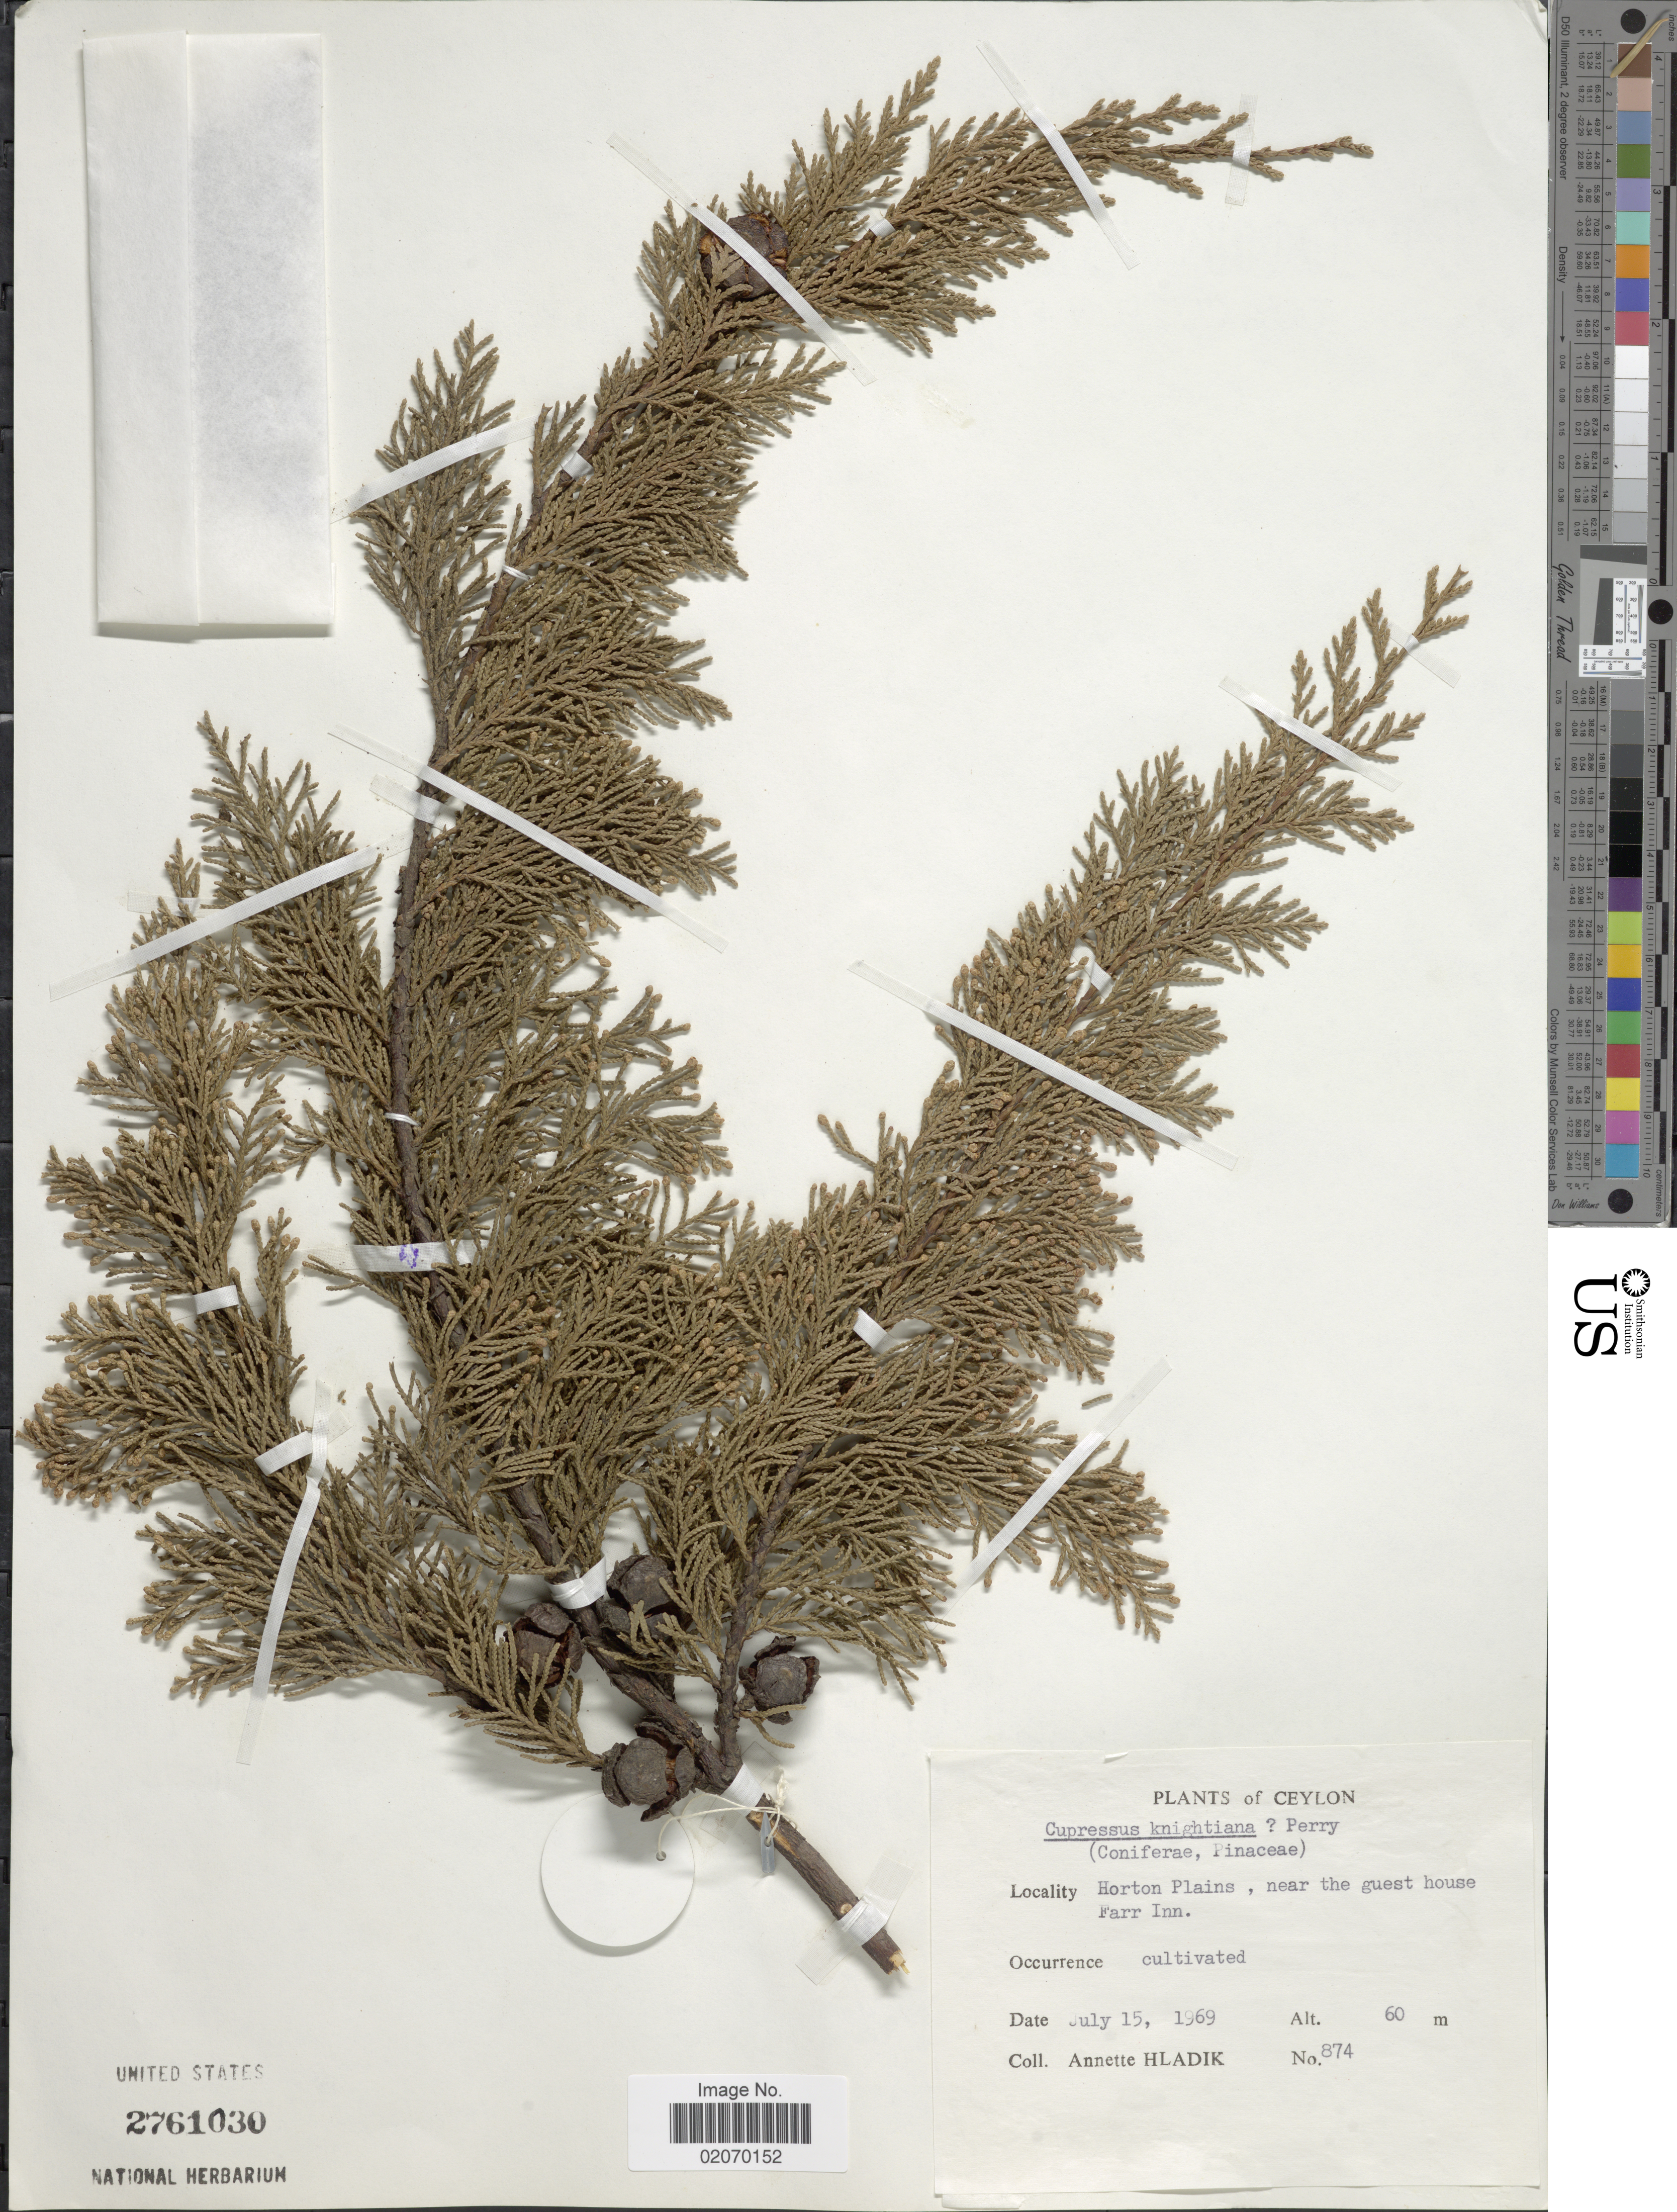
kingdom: Plantae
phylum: Tracheophyta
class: Pinopsida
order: Pinales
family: Cupressaceae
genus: Hesperocyparis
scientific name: Hesperocyparis benthamii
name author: (Endl.) Bartel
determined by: (US) Smithsonian Institution - National Museum of Natural History - Department of Botany (UNITED STATES)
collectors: A. Hladik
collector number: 874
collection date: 1969-07-15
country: Sri Lanka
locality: Ceylon, Horton Plains, near the guest house Farr Inn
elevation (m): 60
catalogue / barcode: US 2761030